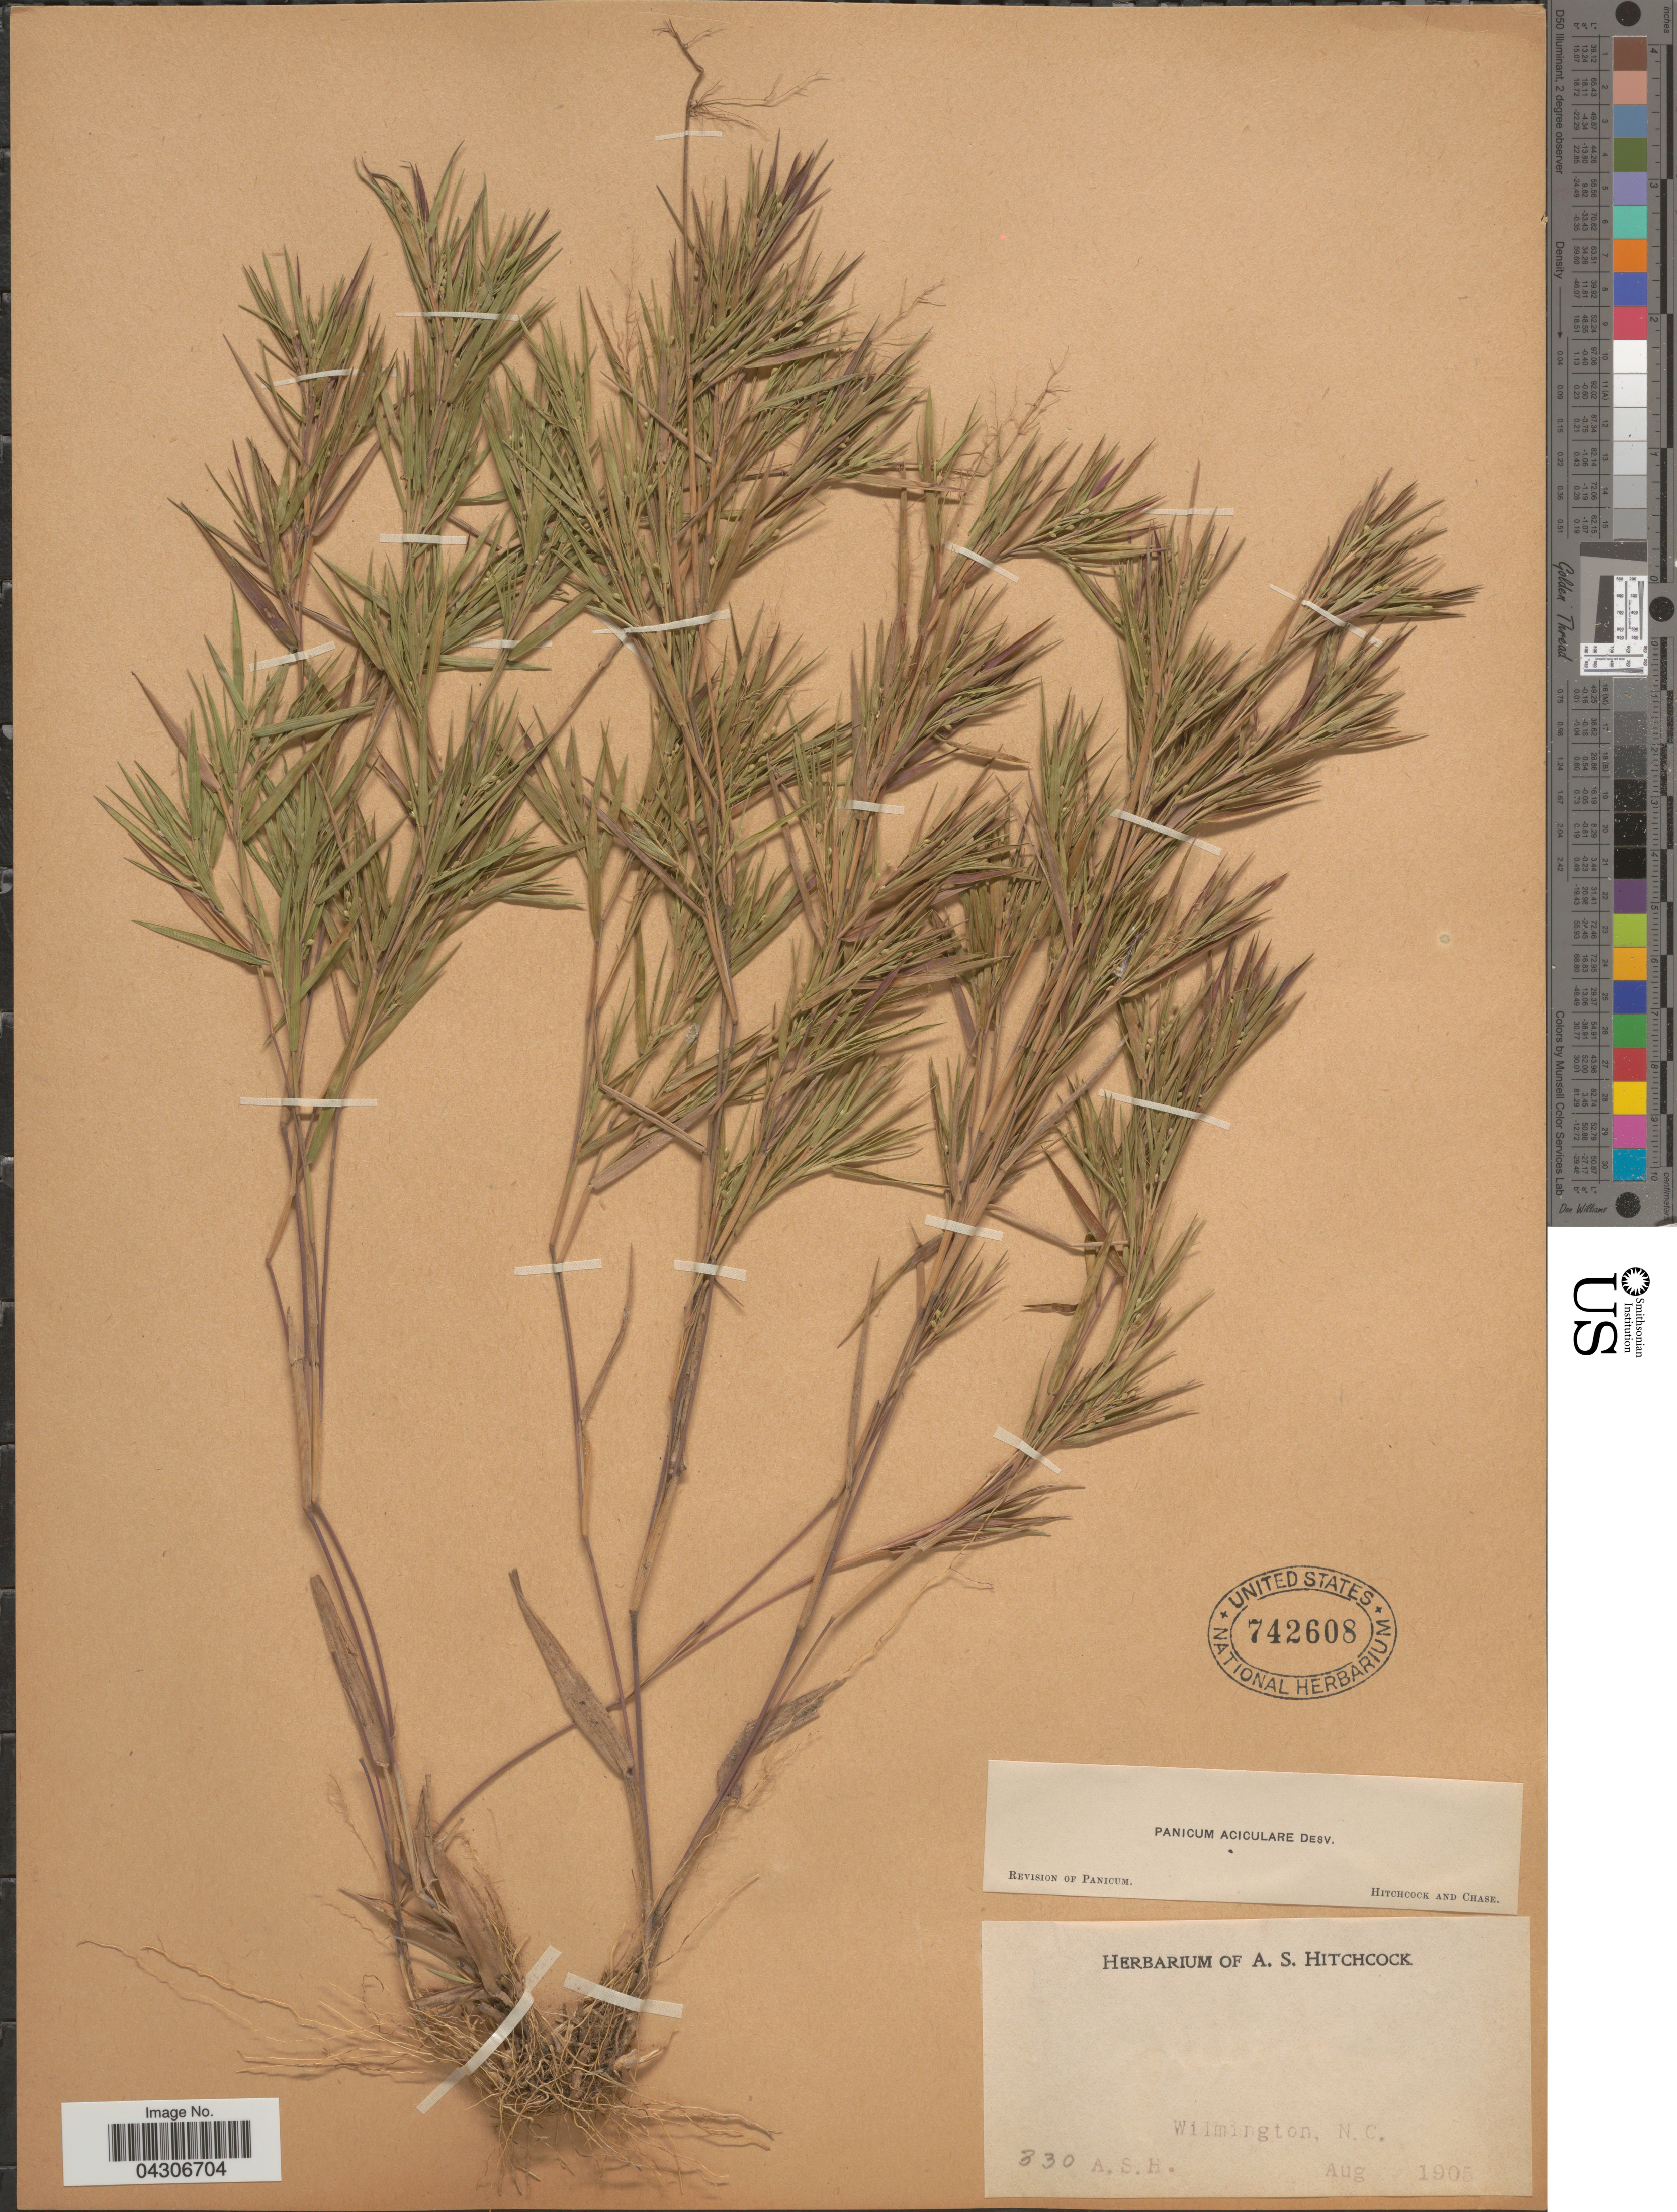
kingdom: Plantae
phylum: Tracheophyta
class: Liliopsida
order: Poales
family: Poaceae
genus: Dichanthelium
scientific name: Dichanthelium aciculare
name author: (Desv. ex Poir.) Gould & C.A. Clark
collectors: A. S. Hitchcock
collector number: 330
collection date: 1905-08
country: United States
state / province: North Carolina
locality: Wilmington.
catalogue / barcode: US 742608